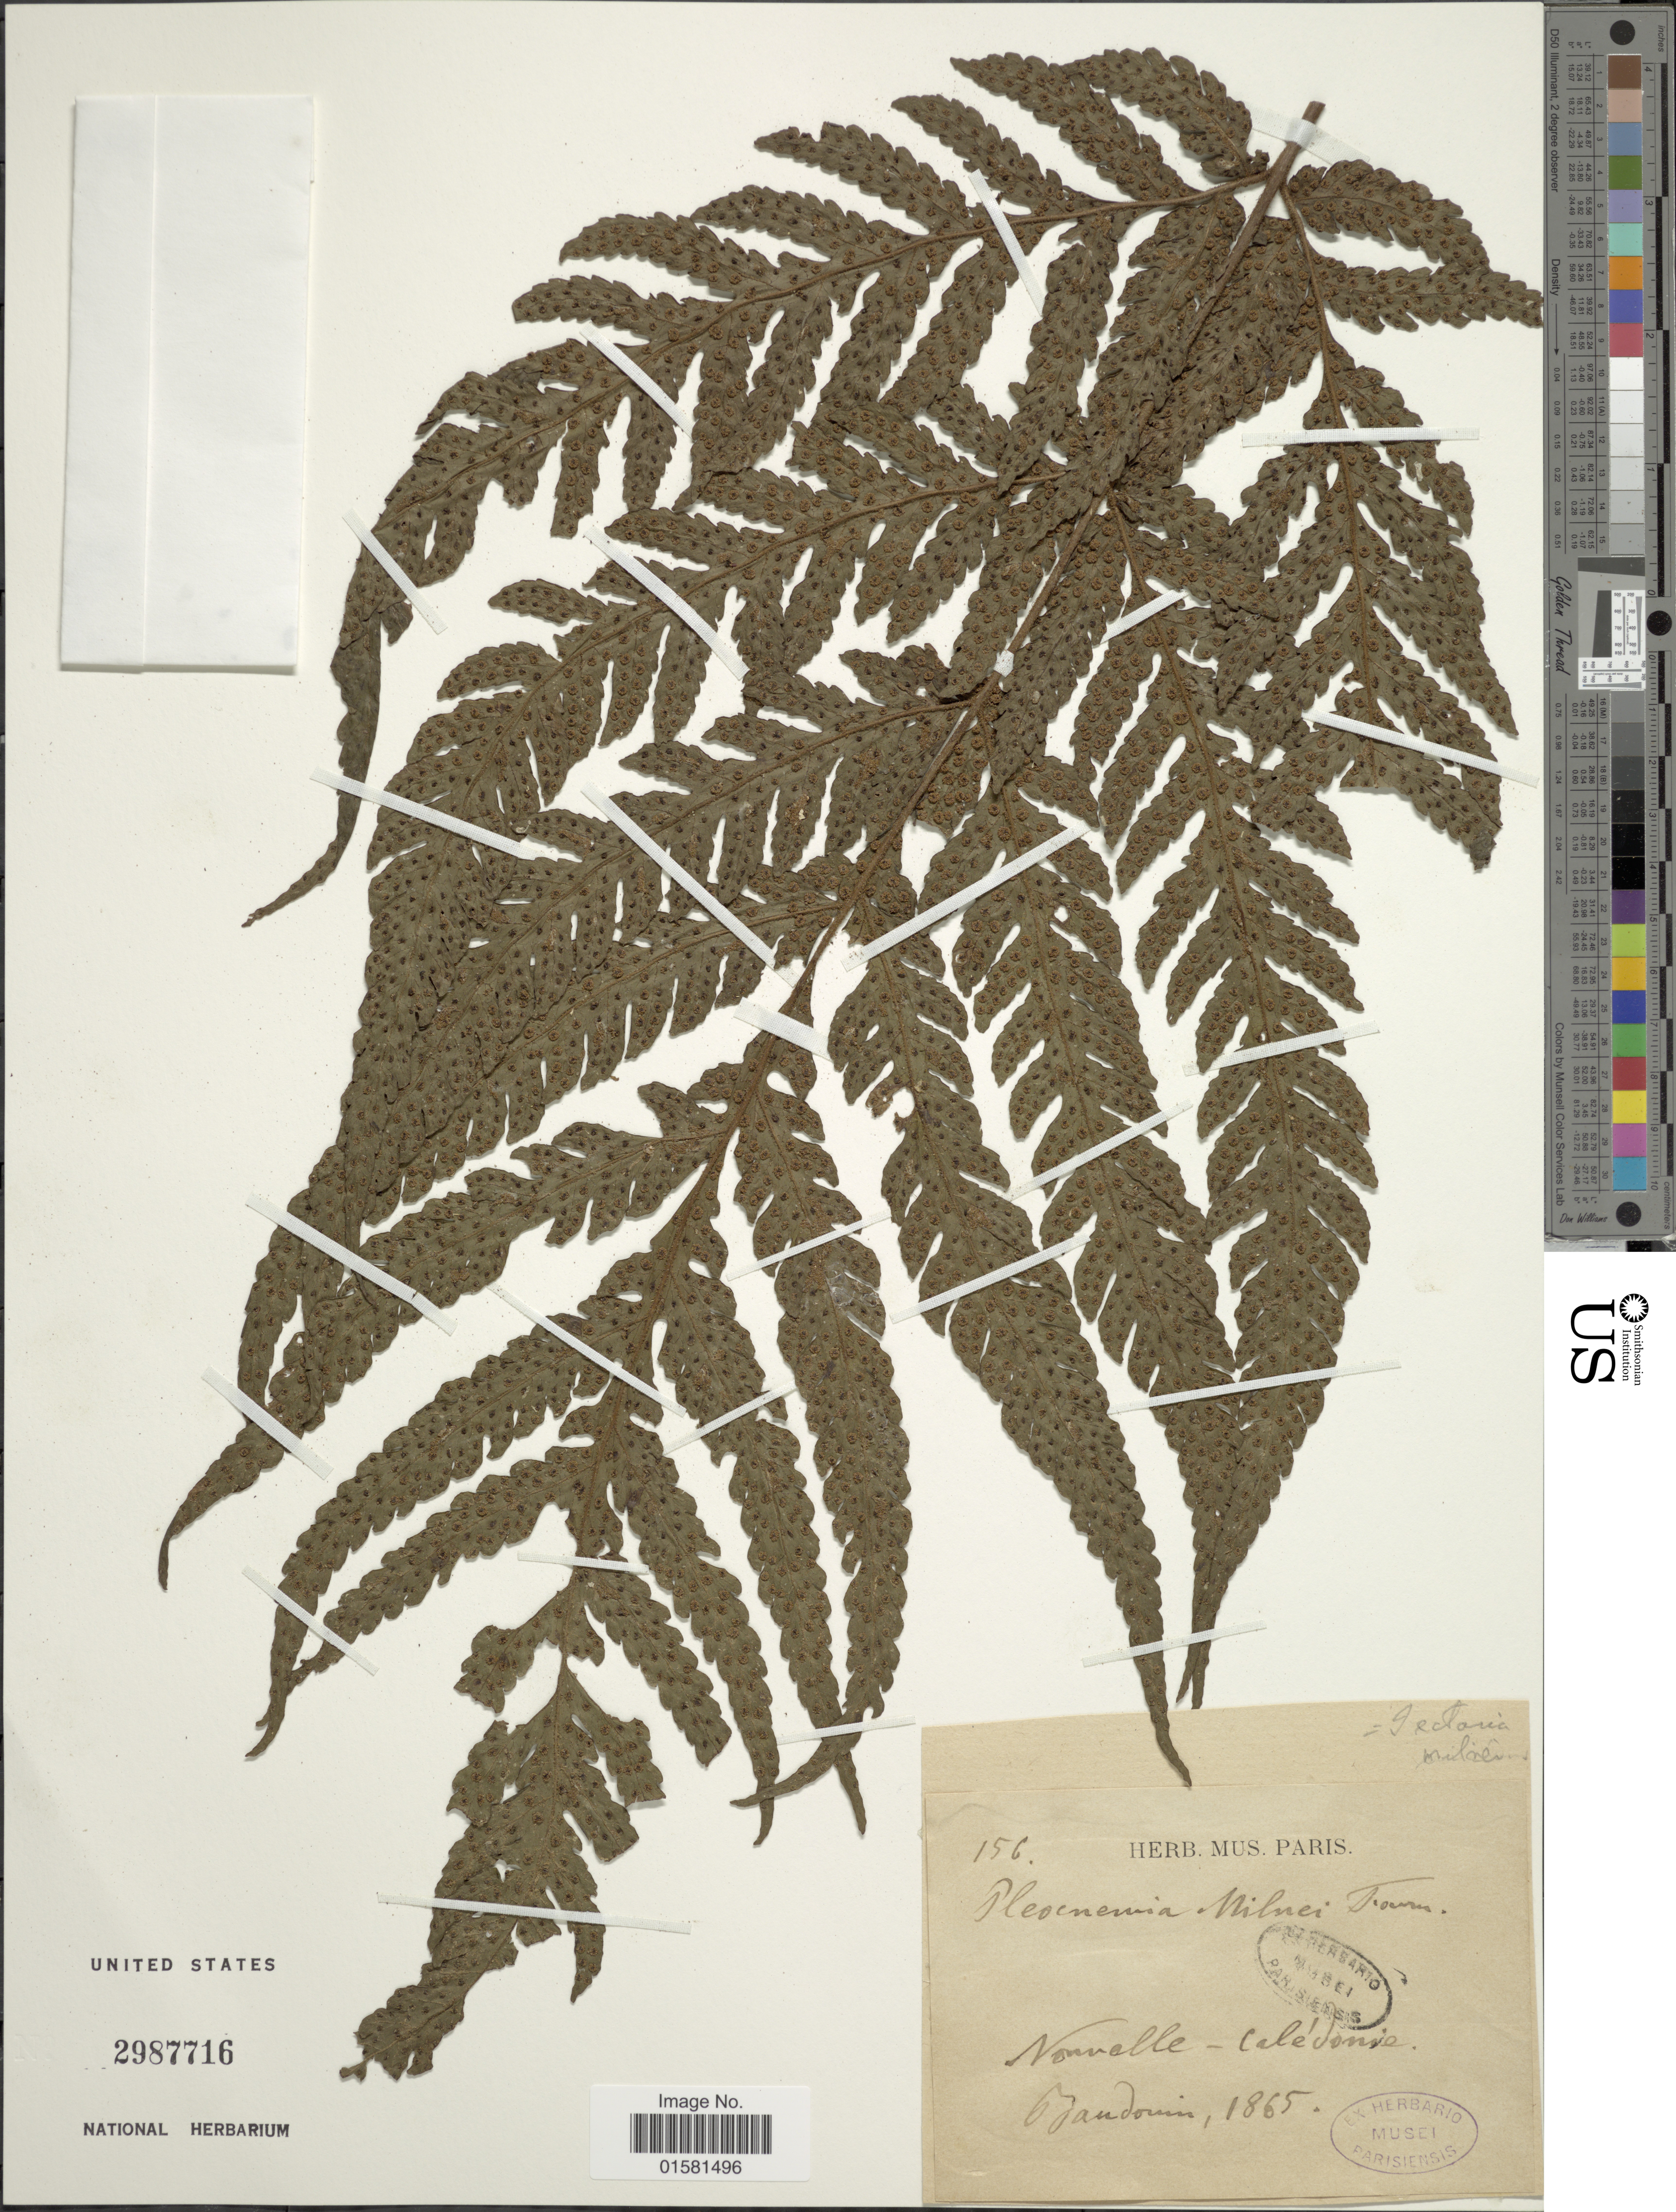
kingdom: Plantae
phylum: Tracheophyta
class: Polypodiopsida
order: Polypodiales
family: Tectariaceae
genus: Tectaria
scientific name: Tectaria pseudosinuata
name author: Brownlie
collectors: -. Baudouin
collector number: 156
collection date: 1865-01-06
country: New Caledonia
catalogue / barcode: US 2987716